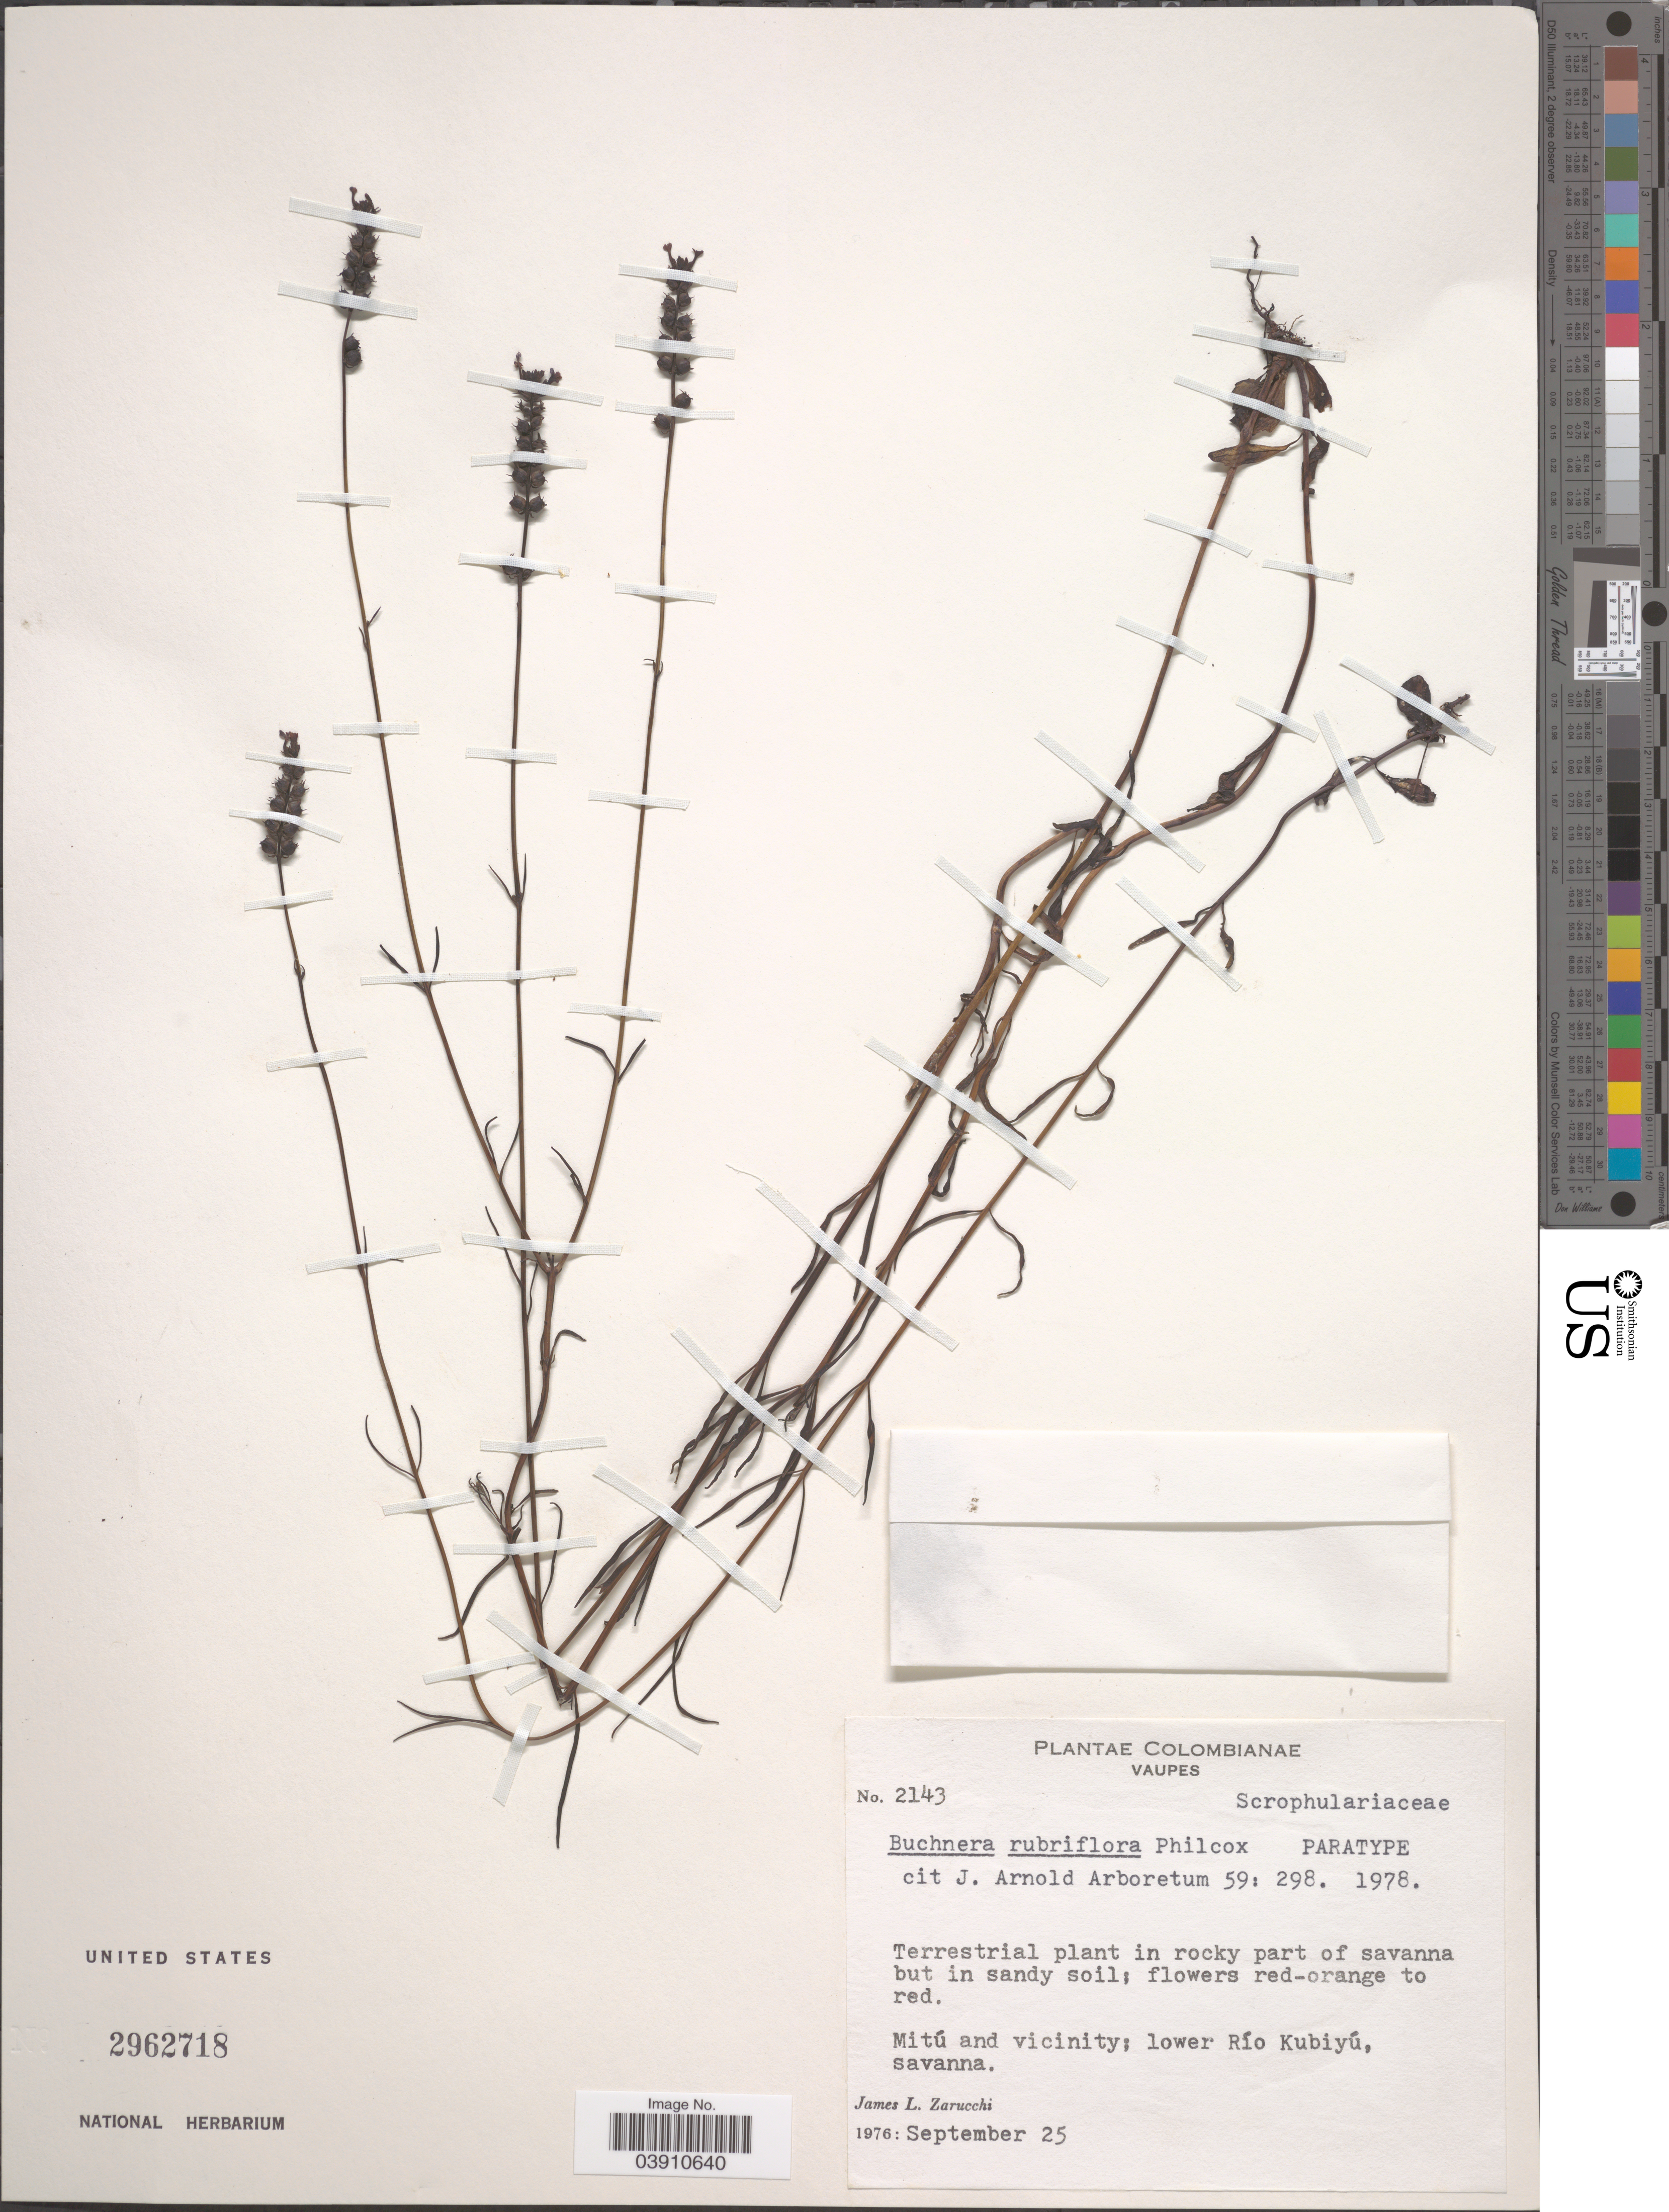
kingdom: Plantae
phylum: Tracheophyta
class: Magnoliopsida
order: Lamiales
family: Orobanchaceae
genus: Buchnera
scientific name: Buchnera rubriflora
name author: Philcox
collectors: J. L. Zarucchi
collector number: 2143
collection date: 1976-09-25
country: Colombia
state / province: Vaupés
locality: Mitú and vicinity; lower Río Kubiyú, savanna.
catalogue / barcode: US 2962718